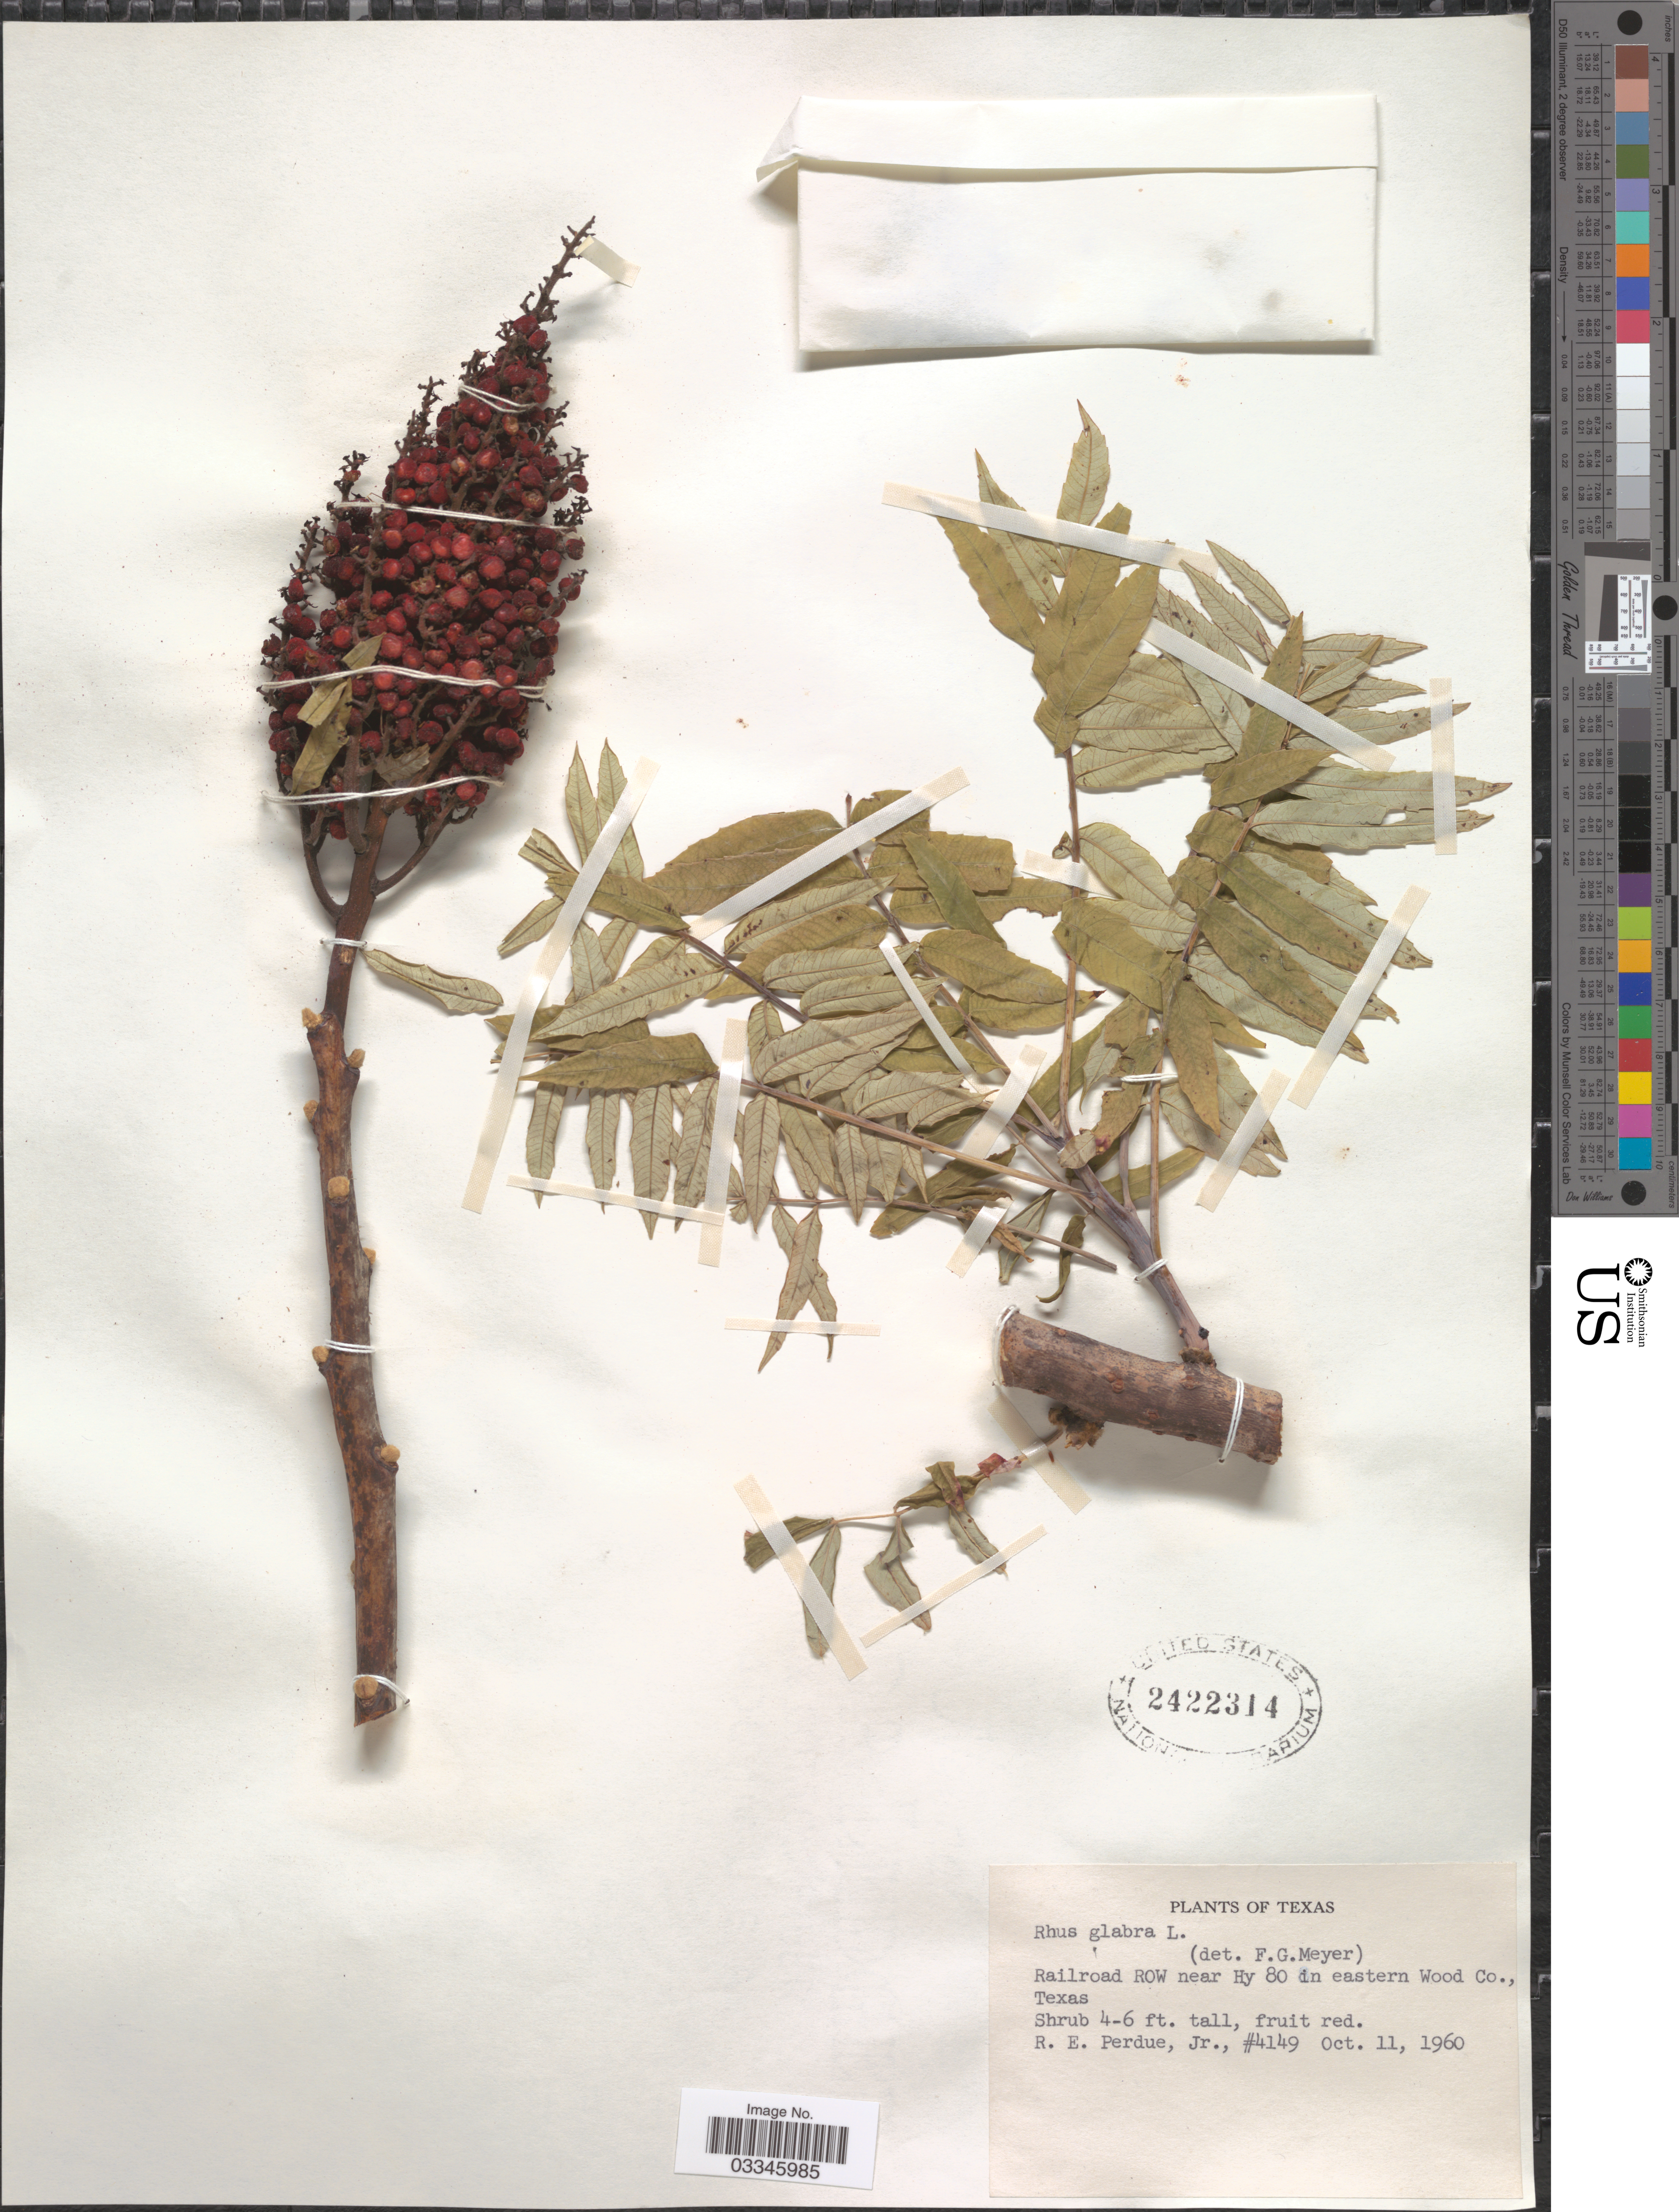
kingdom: Plantae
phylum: Tracheophyta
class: Magnoliopsida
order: Sapindales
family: Anacardiaceae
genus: Rhus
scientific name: Rhus glabra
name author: L.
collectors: R. E. Perdue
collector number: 4149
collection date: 1960-10-11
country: United States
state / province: Texas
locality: Railroad ROW near Hy 80 in eastern Wood Co.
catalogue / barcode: US 2422314